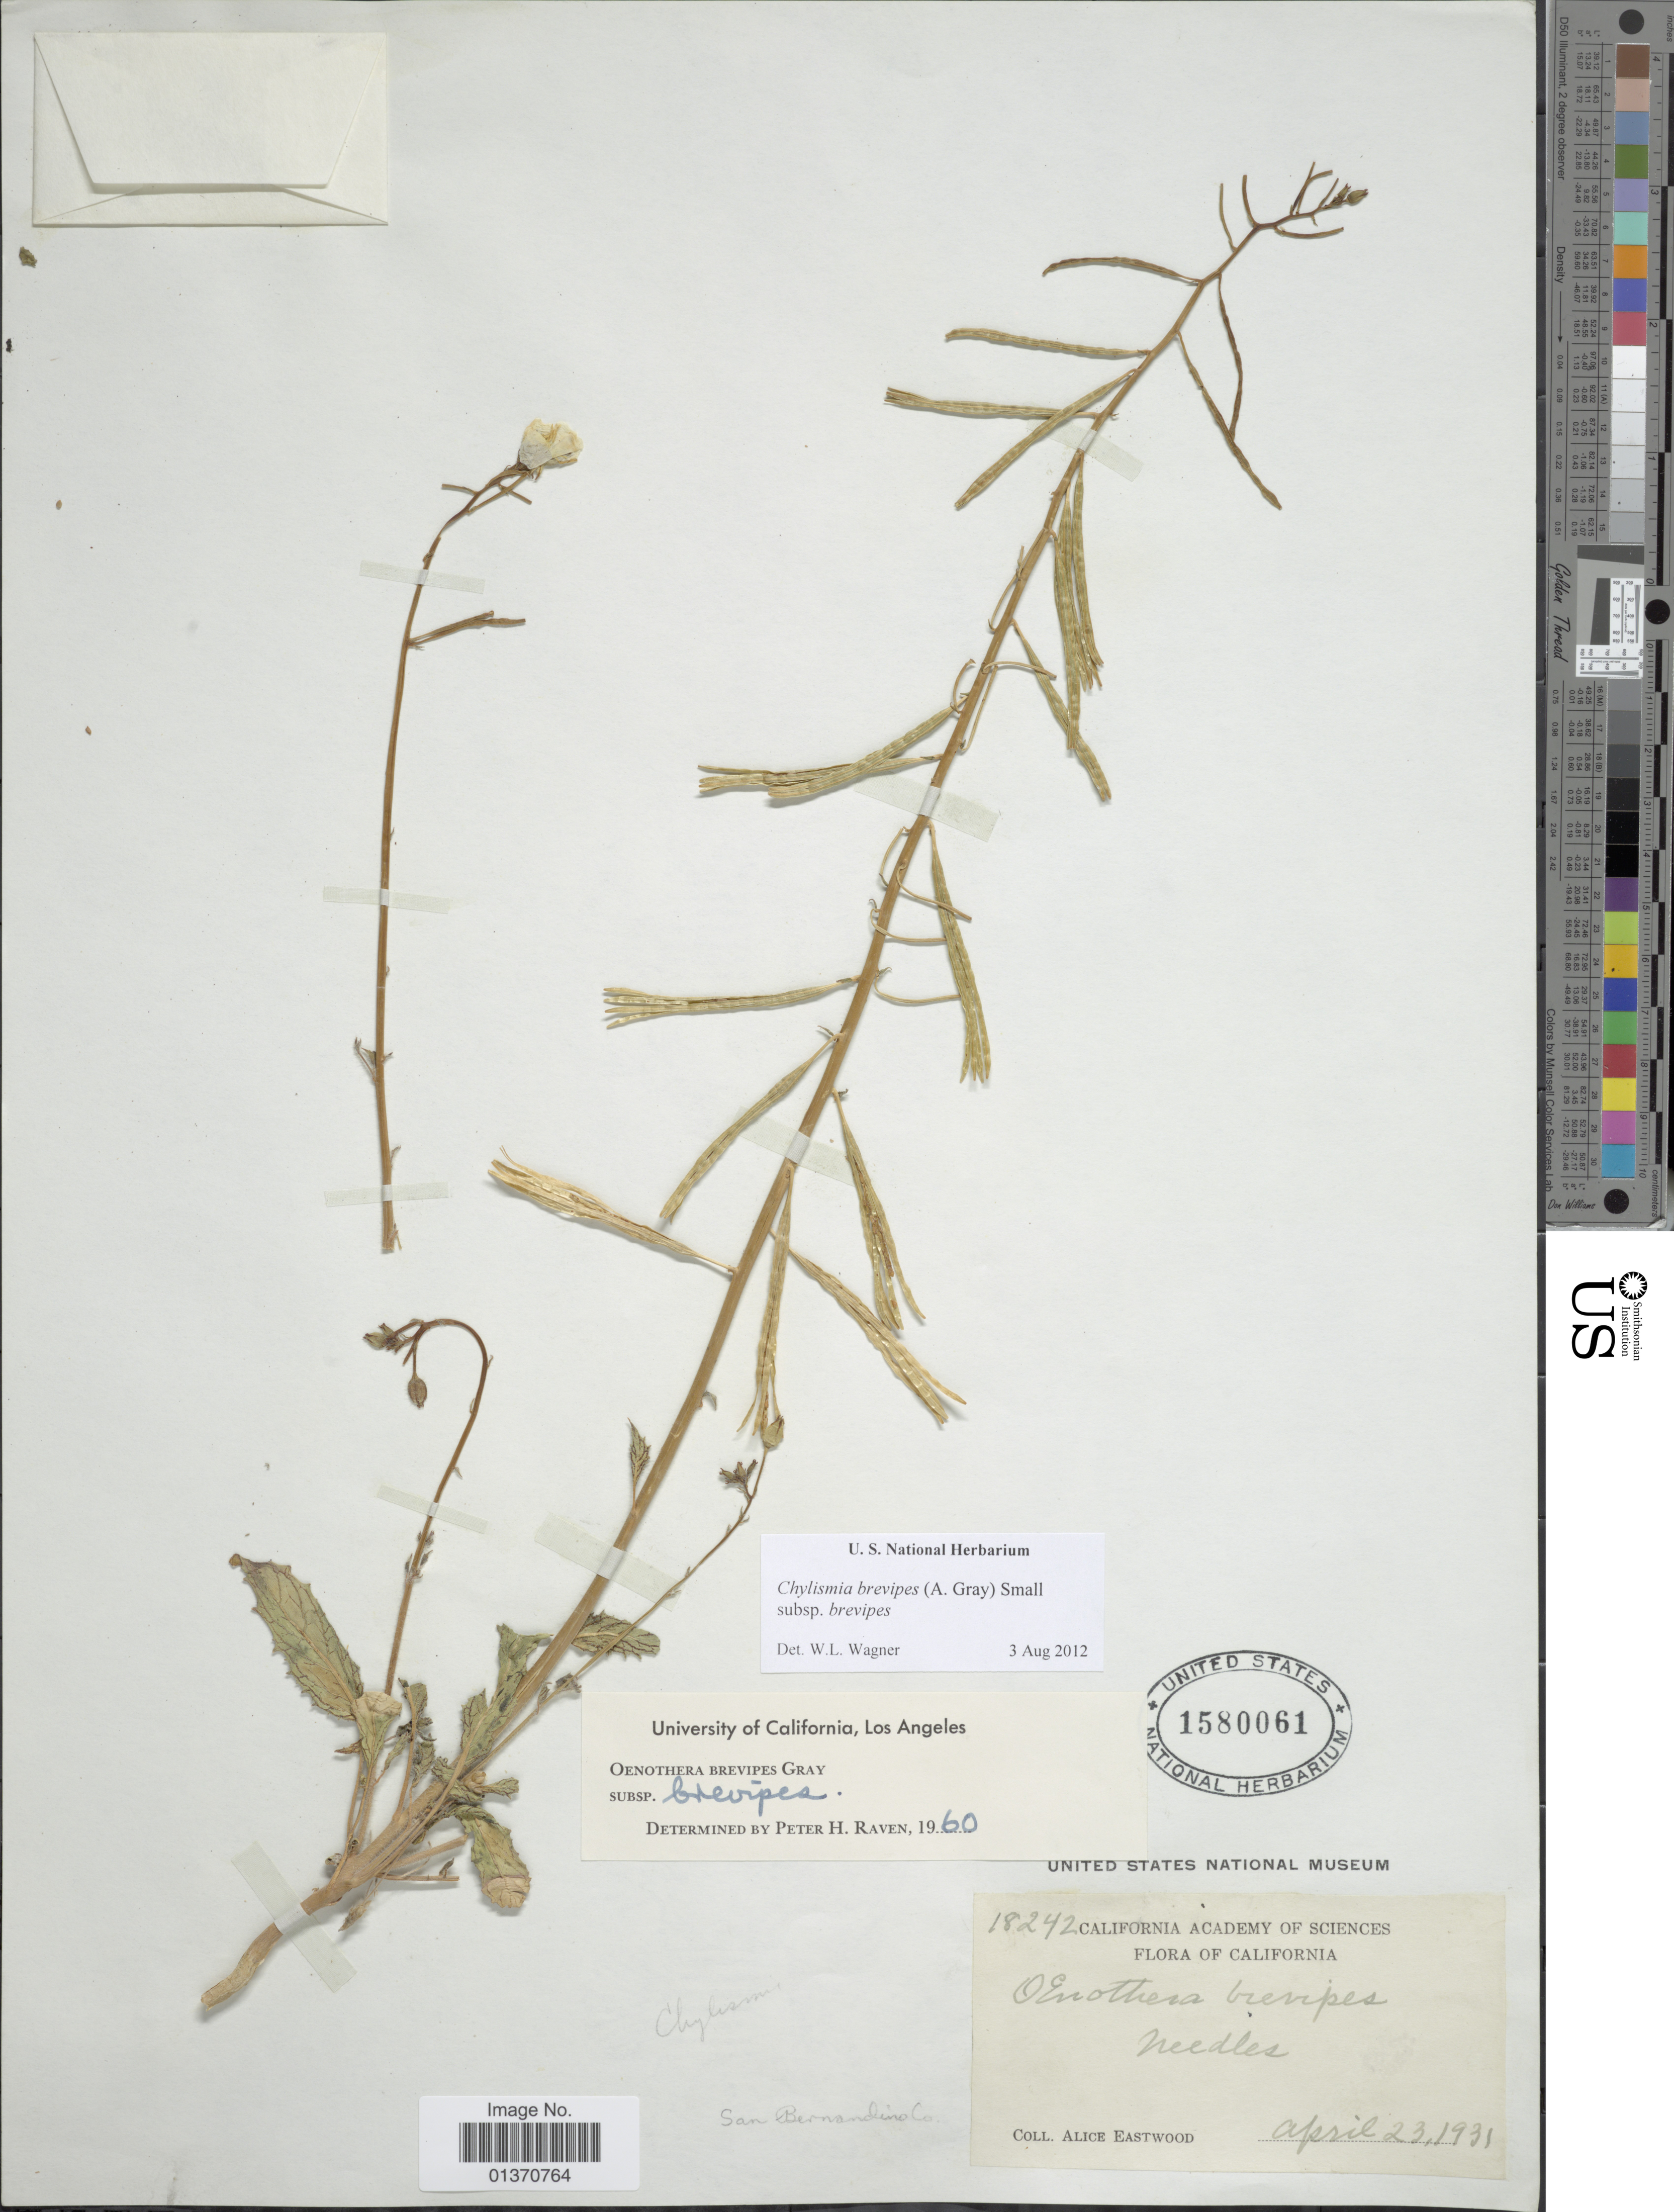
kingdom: Plantae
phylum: Tracheophyta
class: Magnoliopsida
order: Myrtales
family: Onagraceae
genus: Chylismia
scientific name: Chylismia brevipes subsp. brevipes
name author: (A. Gray) Small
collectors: A. Eastwood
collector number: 18242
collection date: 1931-04-23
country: United States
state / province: California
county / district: San Bernardino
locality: Needles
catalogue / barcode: US 1580061